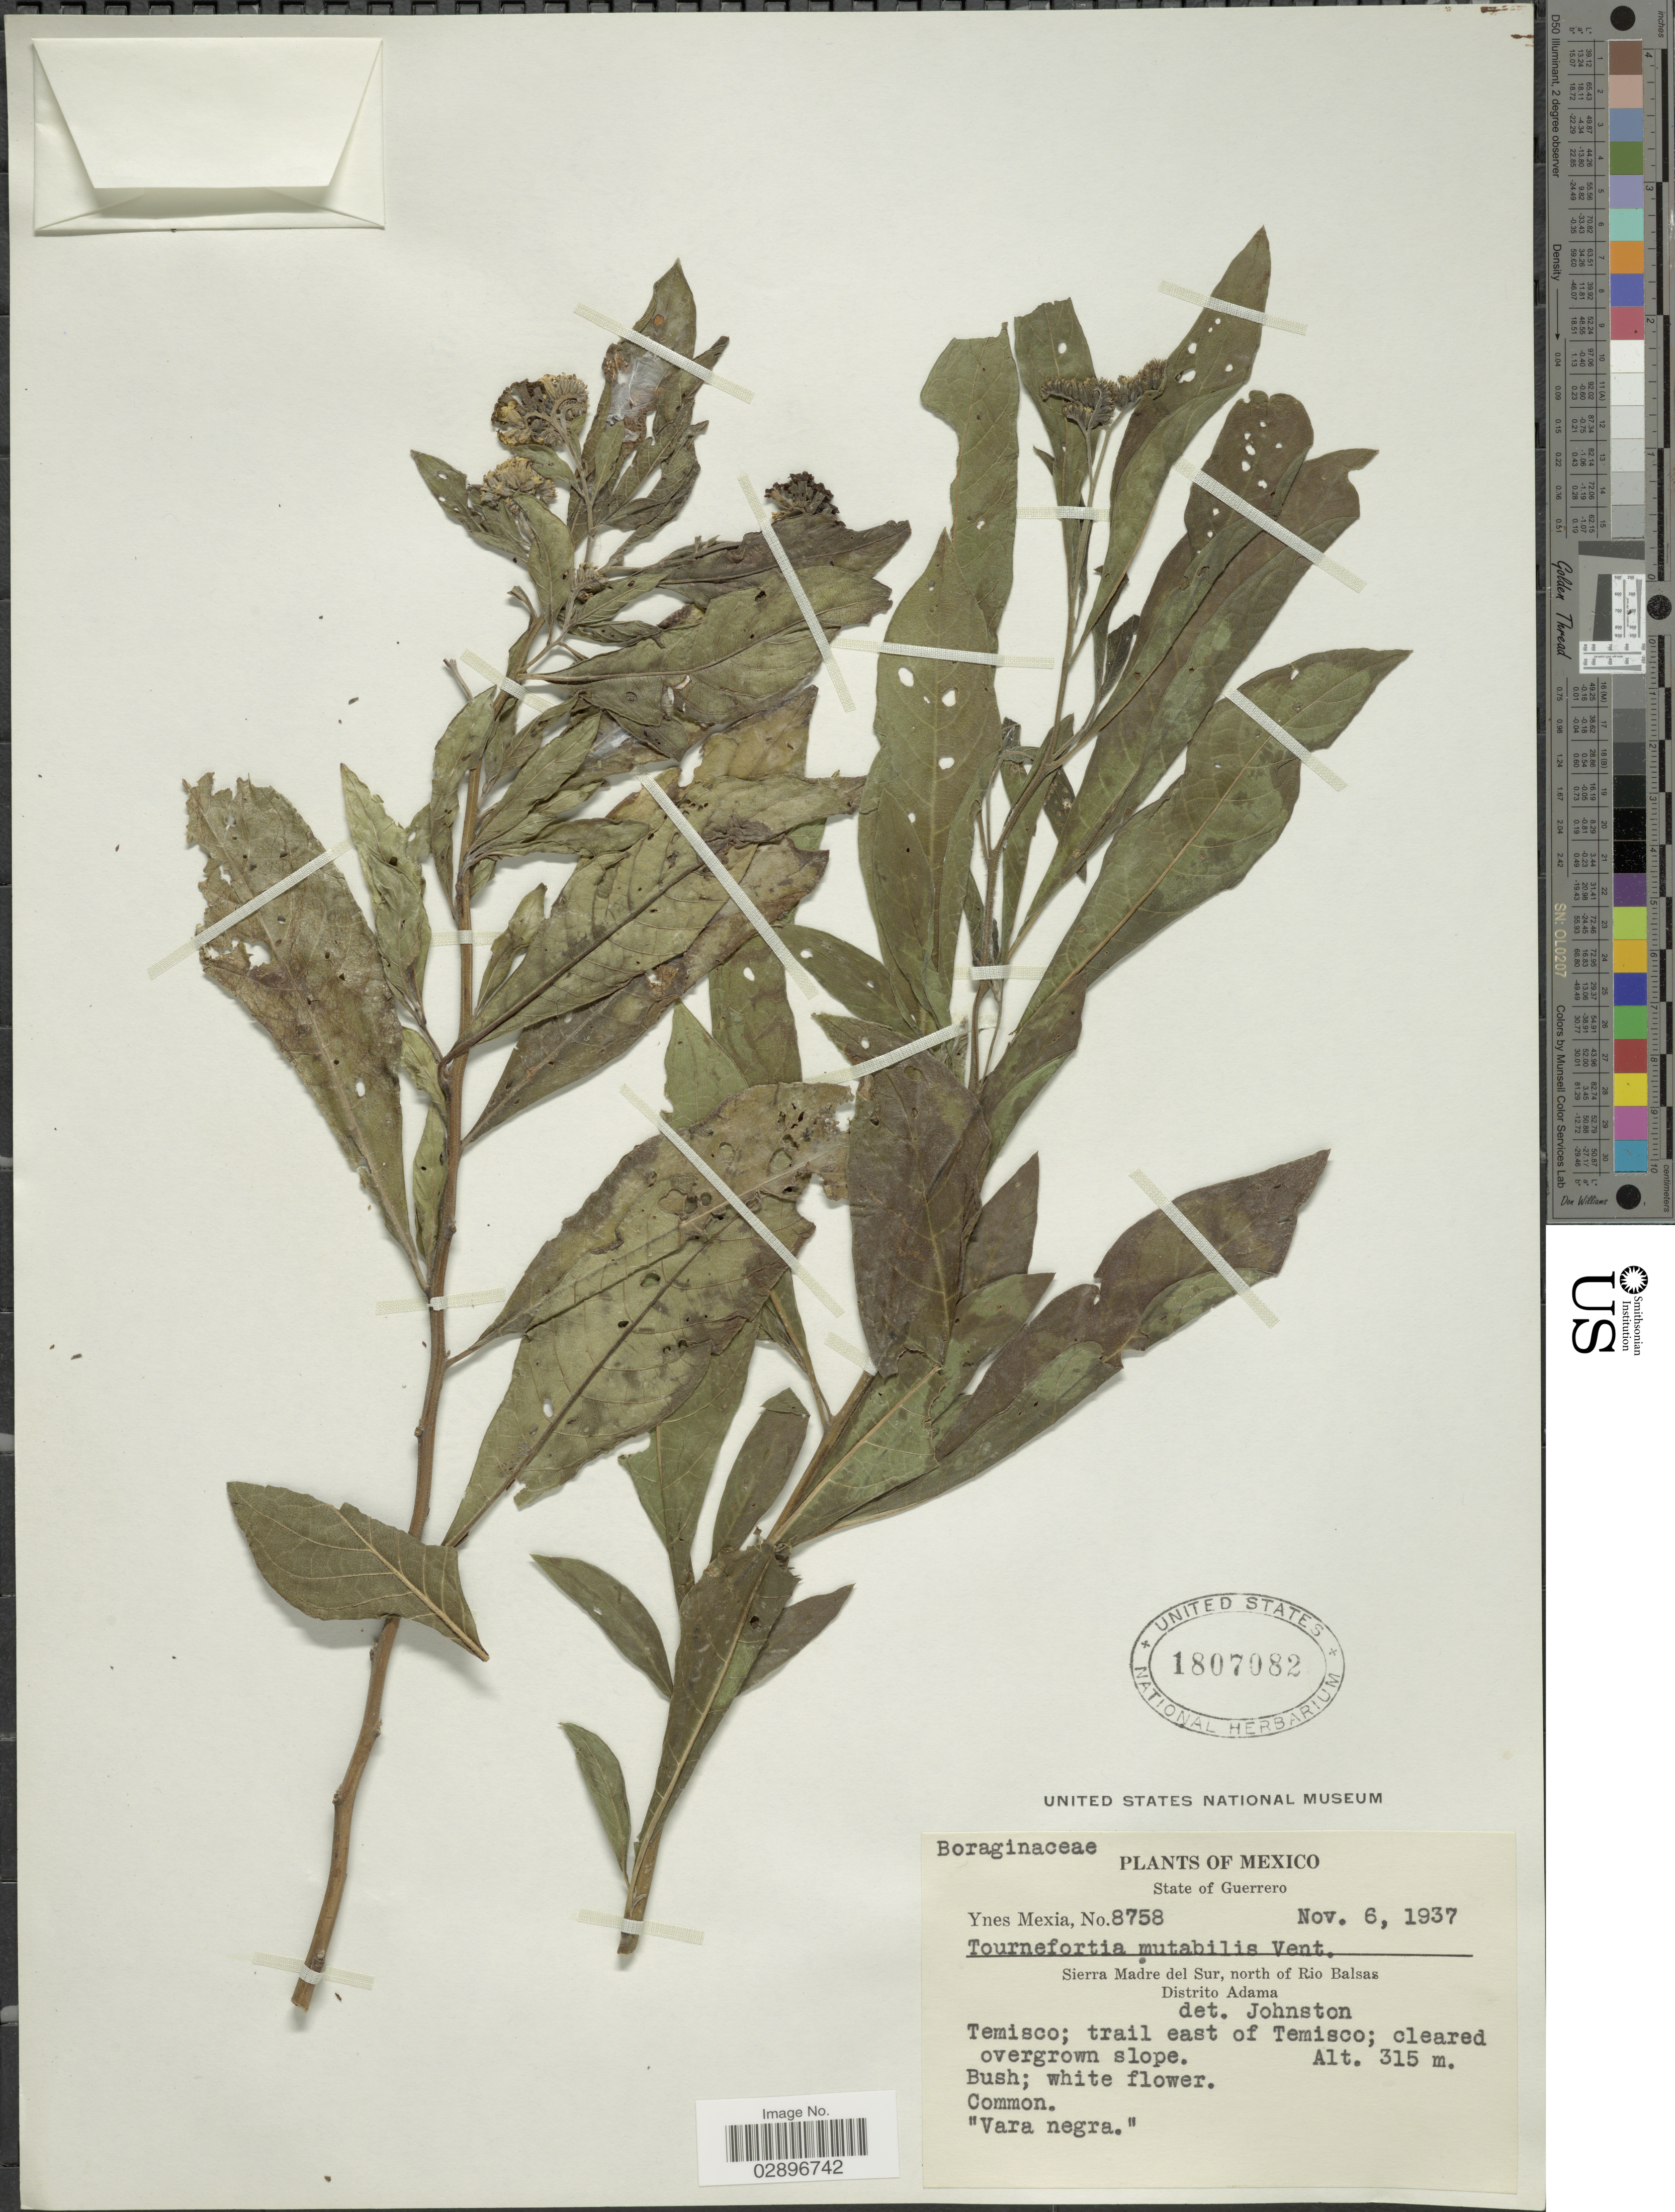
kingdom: Plantae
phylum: Tracheophyta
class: Magnoliopsida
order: Boraginales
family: Heliotropiaceae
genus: Tournefortia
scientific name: Tournefortia mutabilis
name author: Vent.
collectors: Y. Mexia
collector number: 8758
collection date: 1937-11-06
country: Mexico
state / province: Guerrero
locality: Sierra Madre del Sur, north of Rio Balsas. Distrito Adama. Temisco; trail east of Temisco.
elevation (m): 315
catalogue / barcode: US 1807082